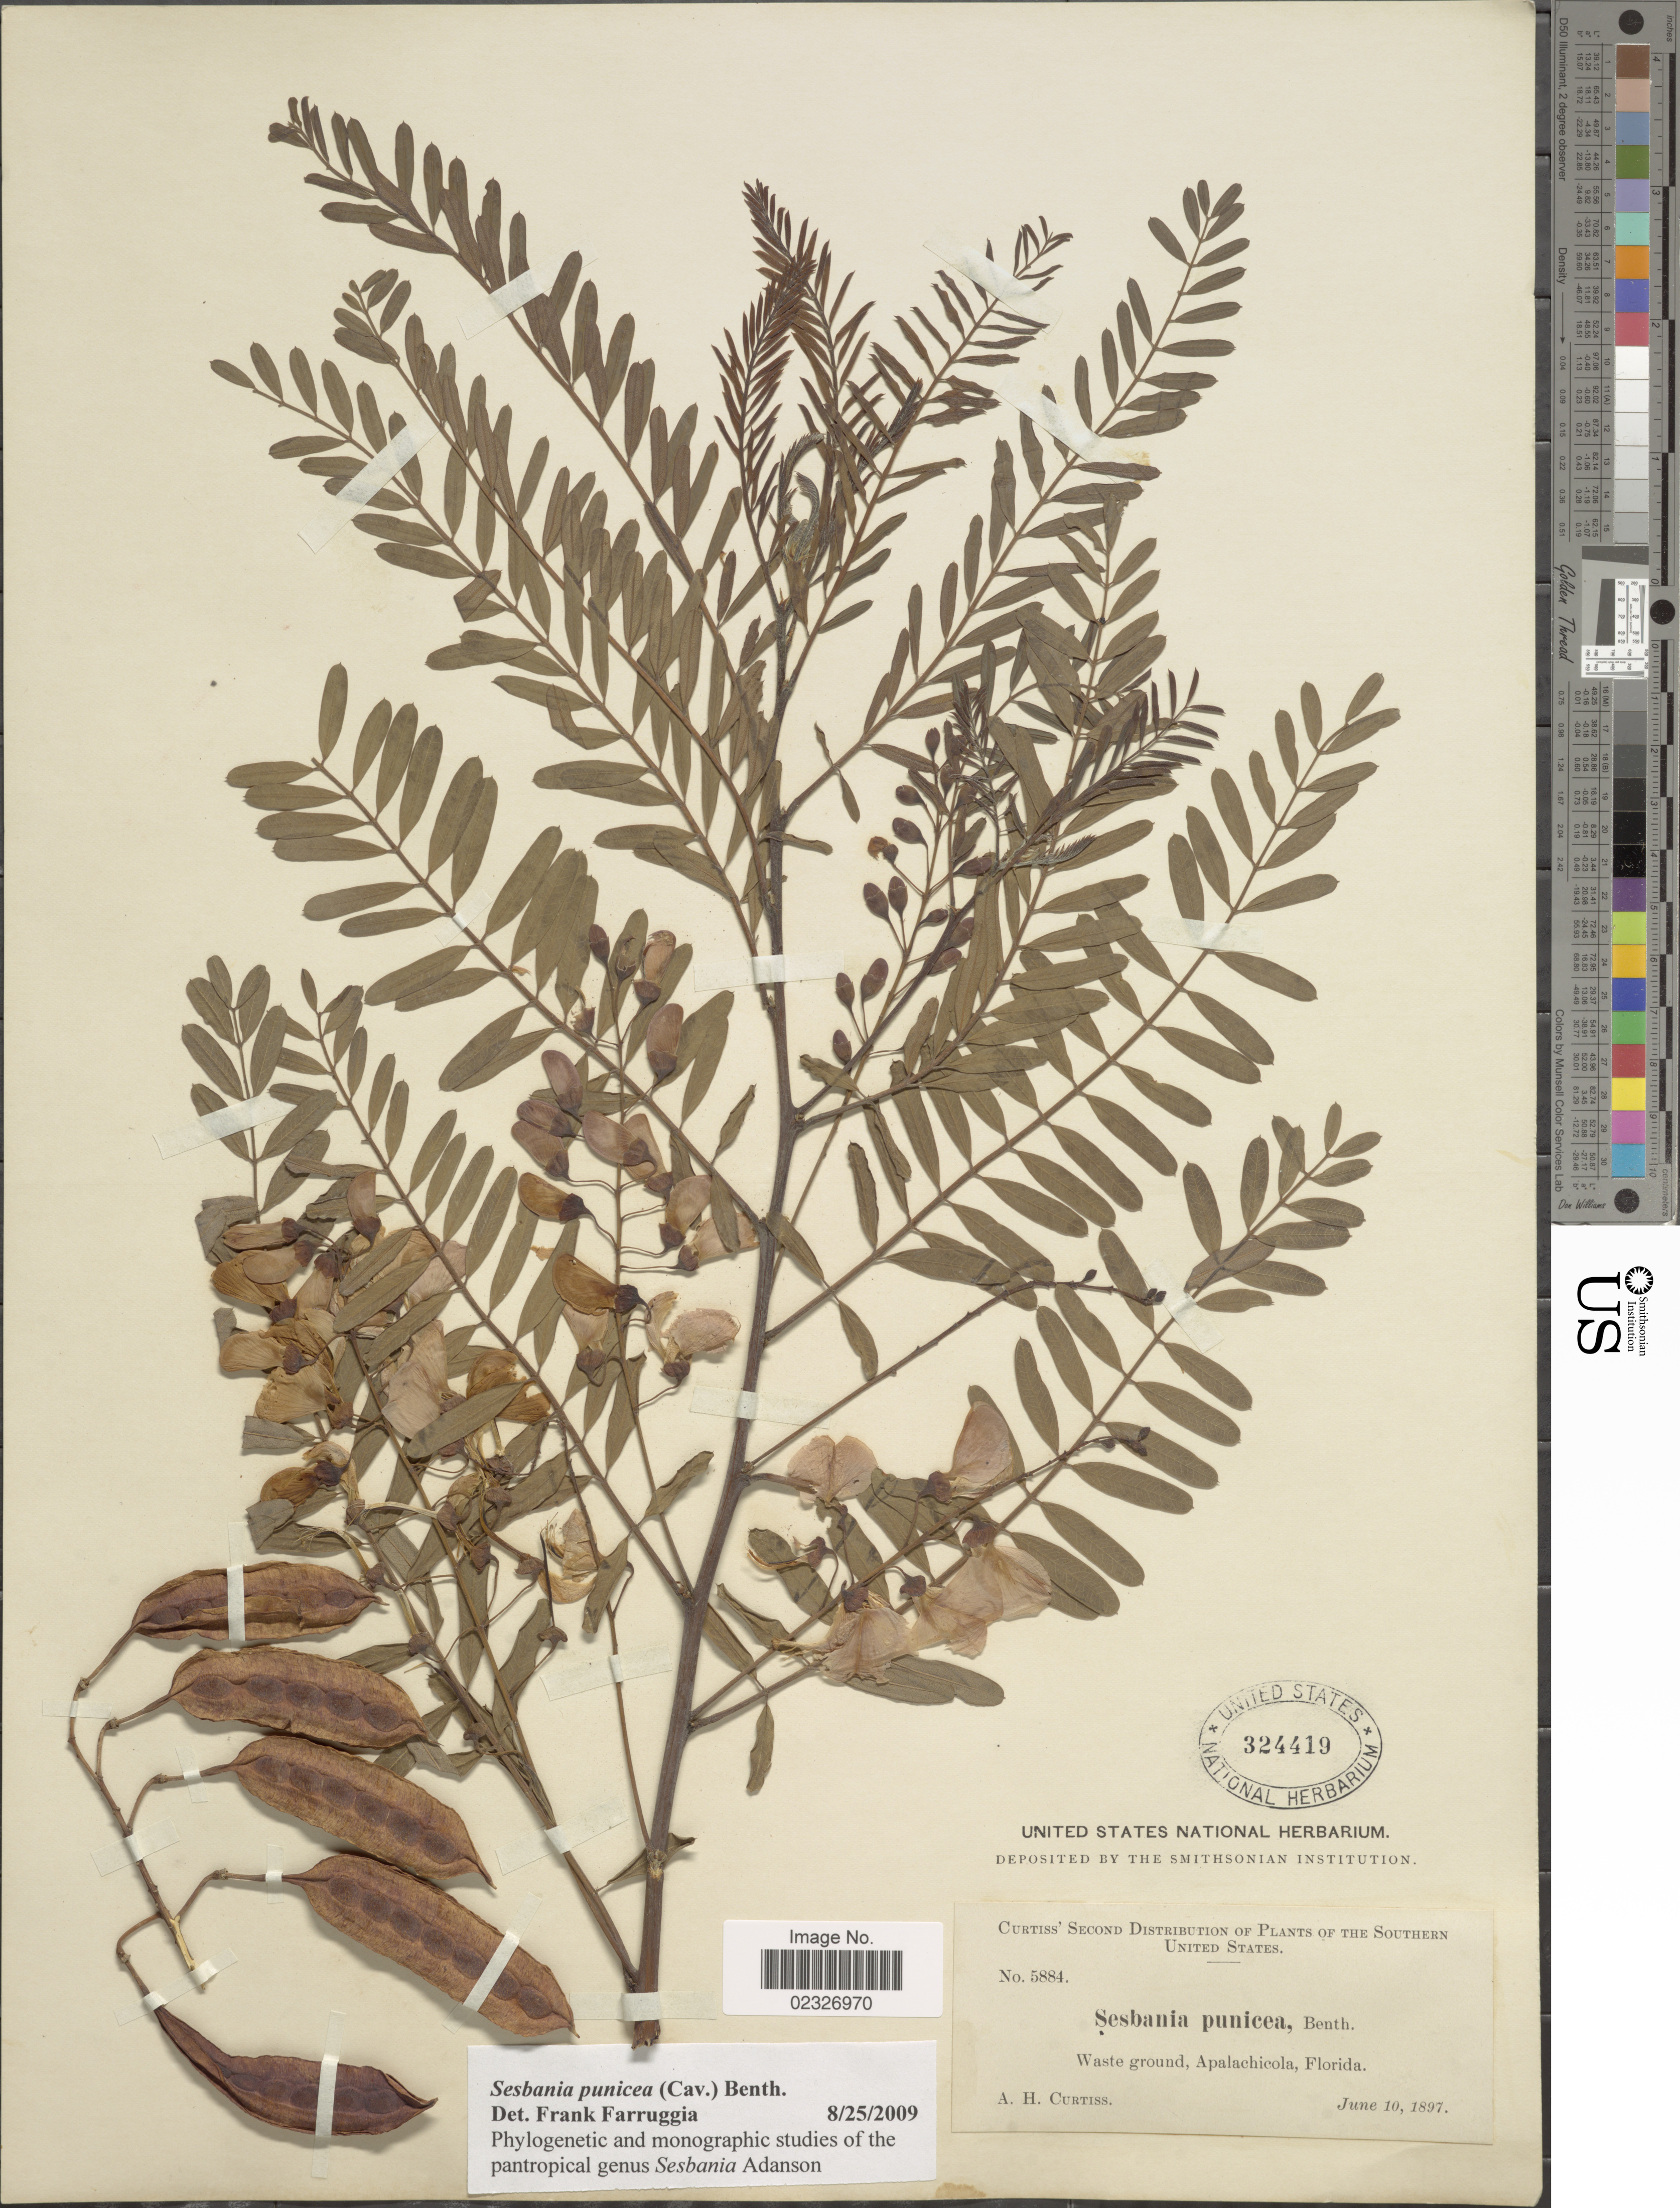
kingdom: Plantae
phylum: Tracheophyta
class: Magnoliopsida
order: Fabales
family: Fabaceae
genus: Sesbania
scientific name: Sesbania punicea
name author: (Cav.) Benth.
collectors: A. H. Curtiss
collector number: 5884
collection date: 1897-06-10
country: United States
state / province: Florida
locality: Waste ground, Apalachicola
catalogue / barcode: US 324419